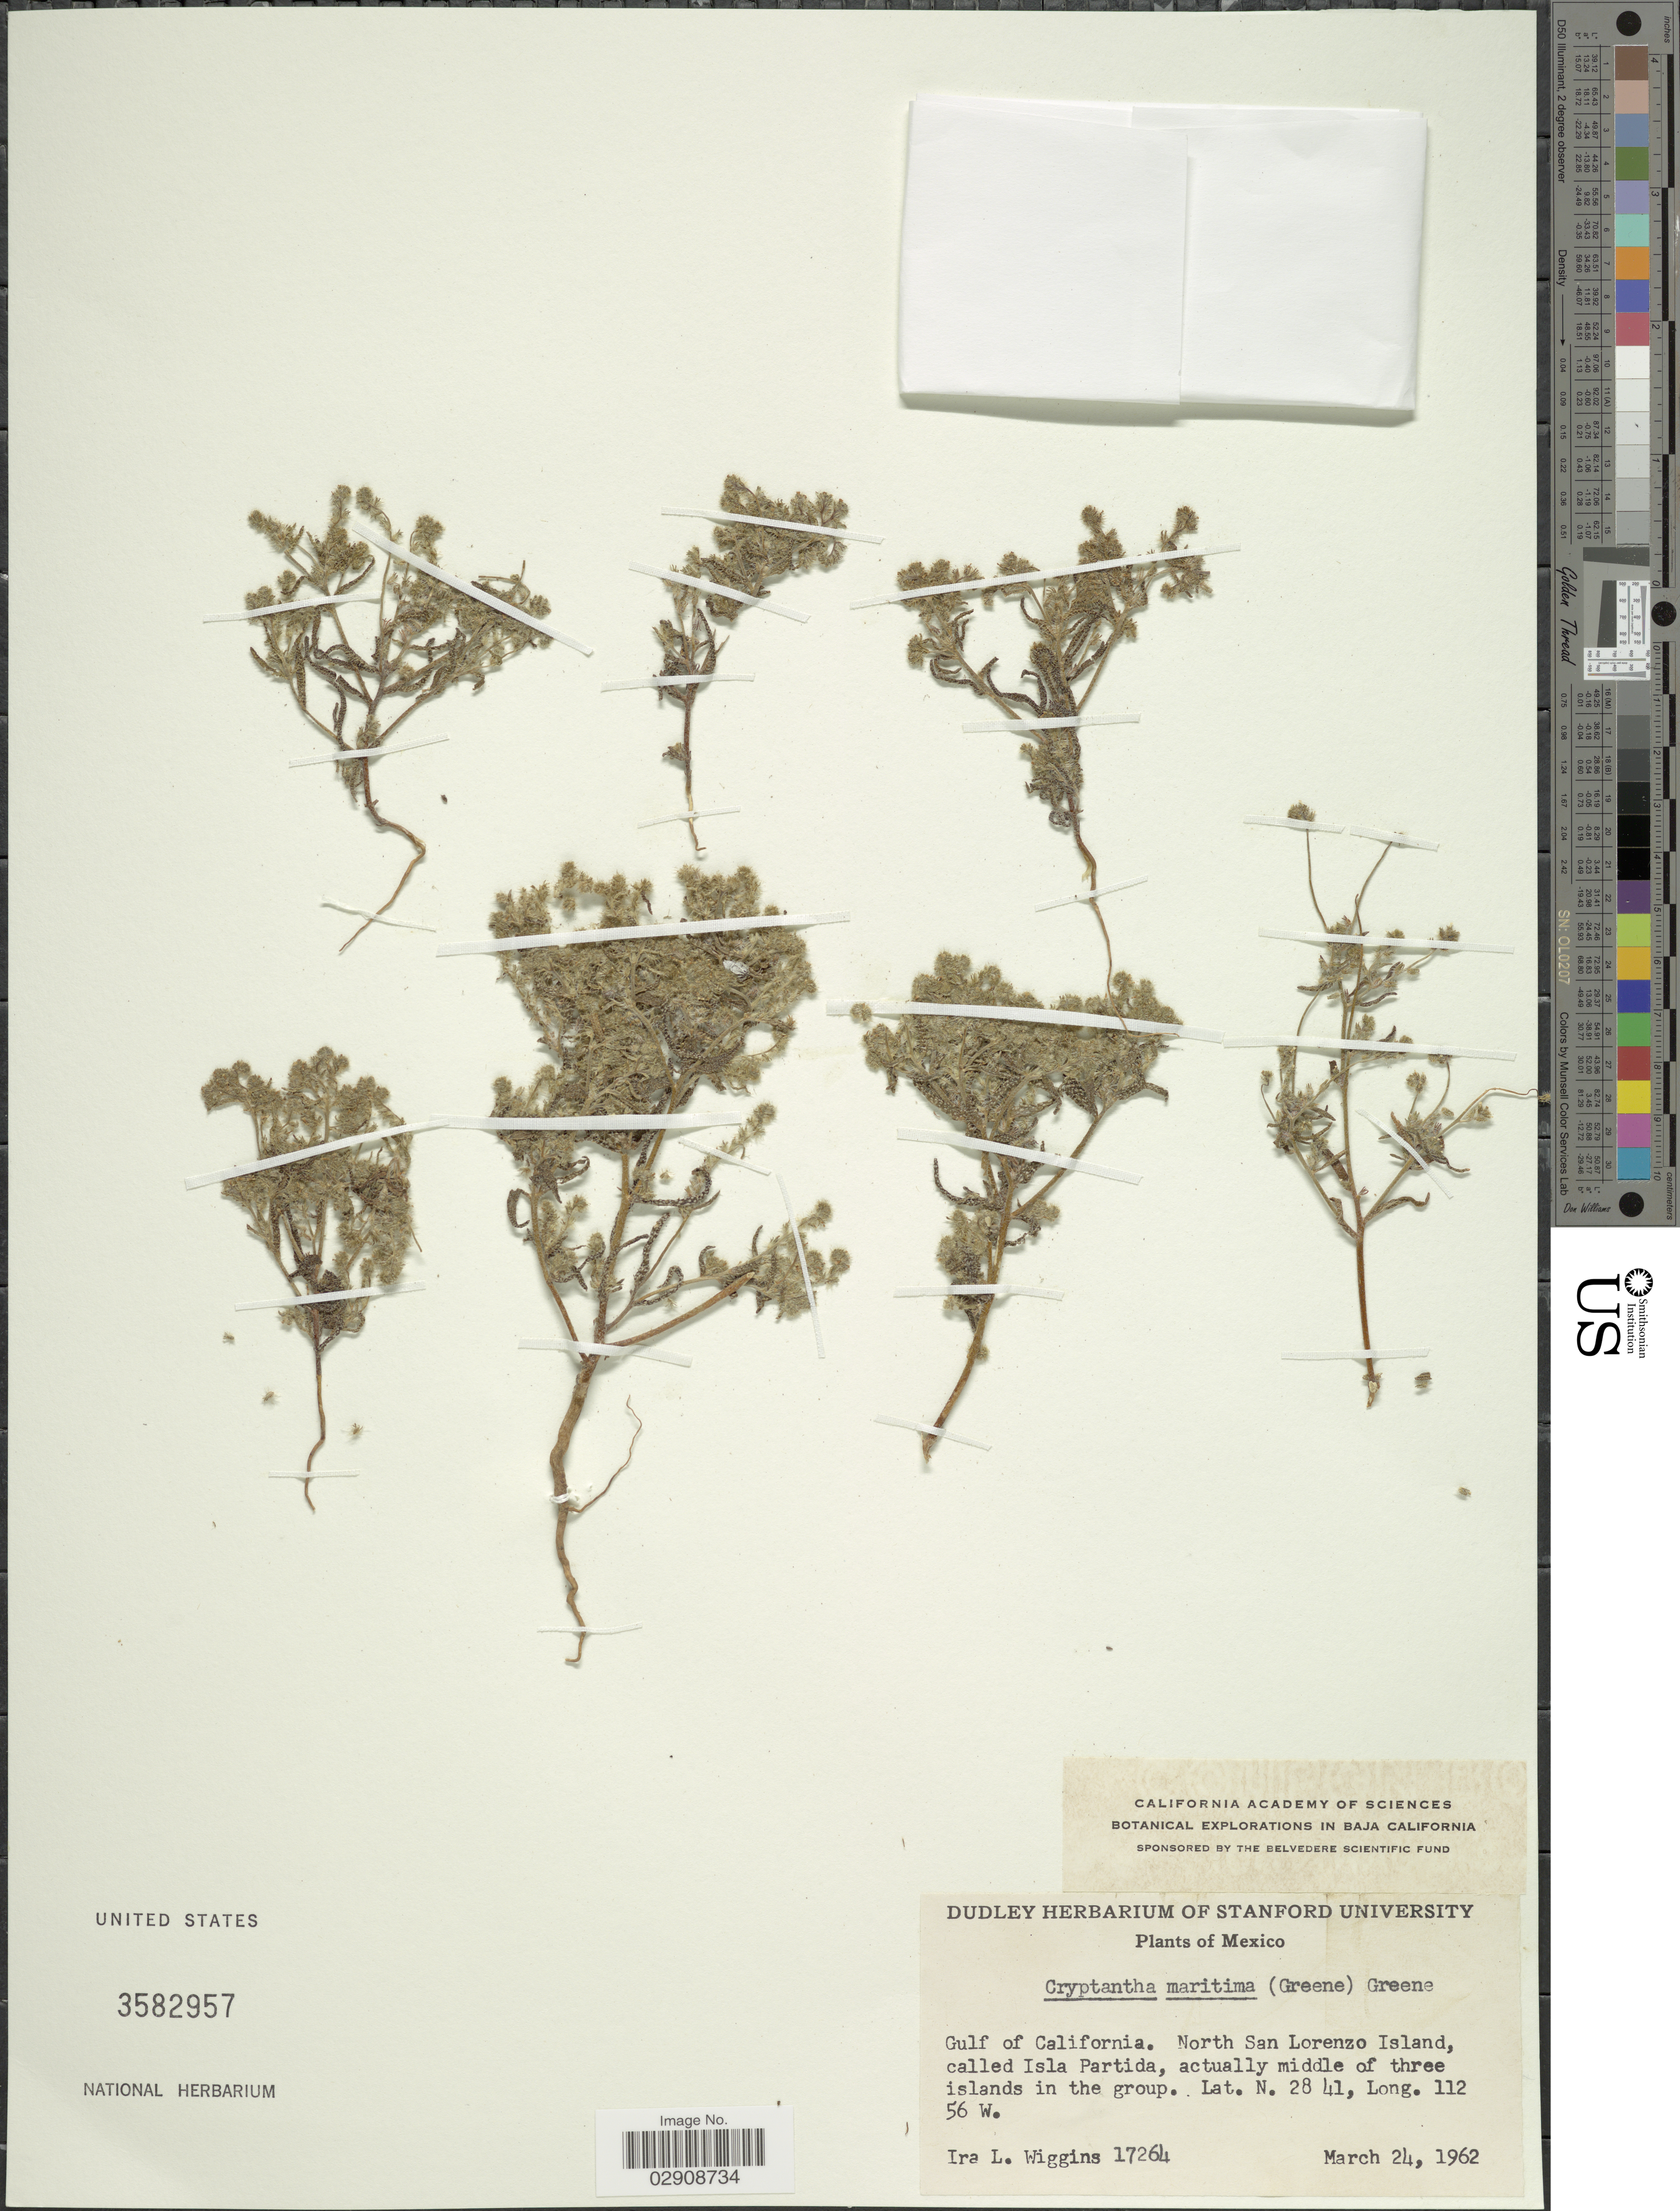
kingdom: Plantae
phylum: Tracheophyta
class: Magnoliopsida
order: Boraginales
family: Boraginaceae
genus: Cryptantha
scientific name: Cryptantha maritima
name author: (Greene) Greene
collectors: I. L. Wiggins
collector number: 17264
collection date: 1962-03-24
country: Mexico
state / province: Baja California Sur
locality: Gulf of California. North San Lorenzo Island, called Isla Partida, actually middle of three islands in the group.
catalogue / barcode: US 3582957